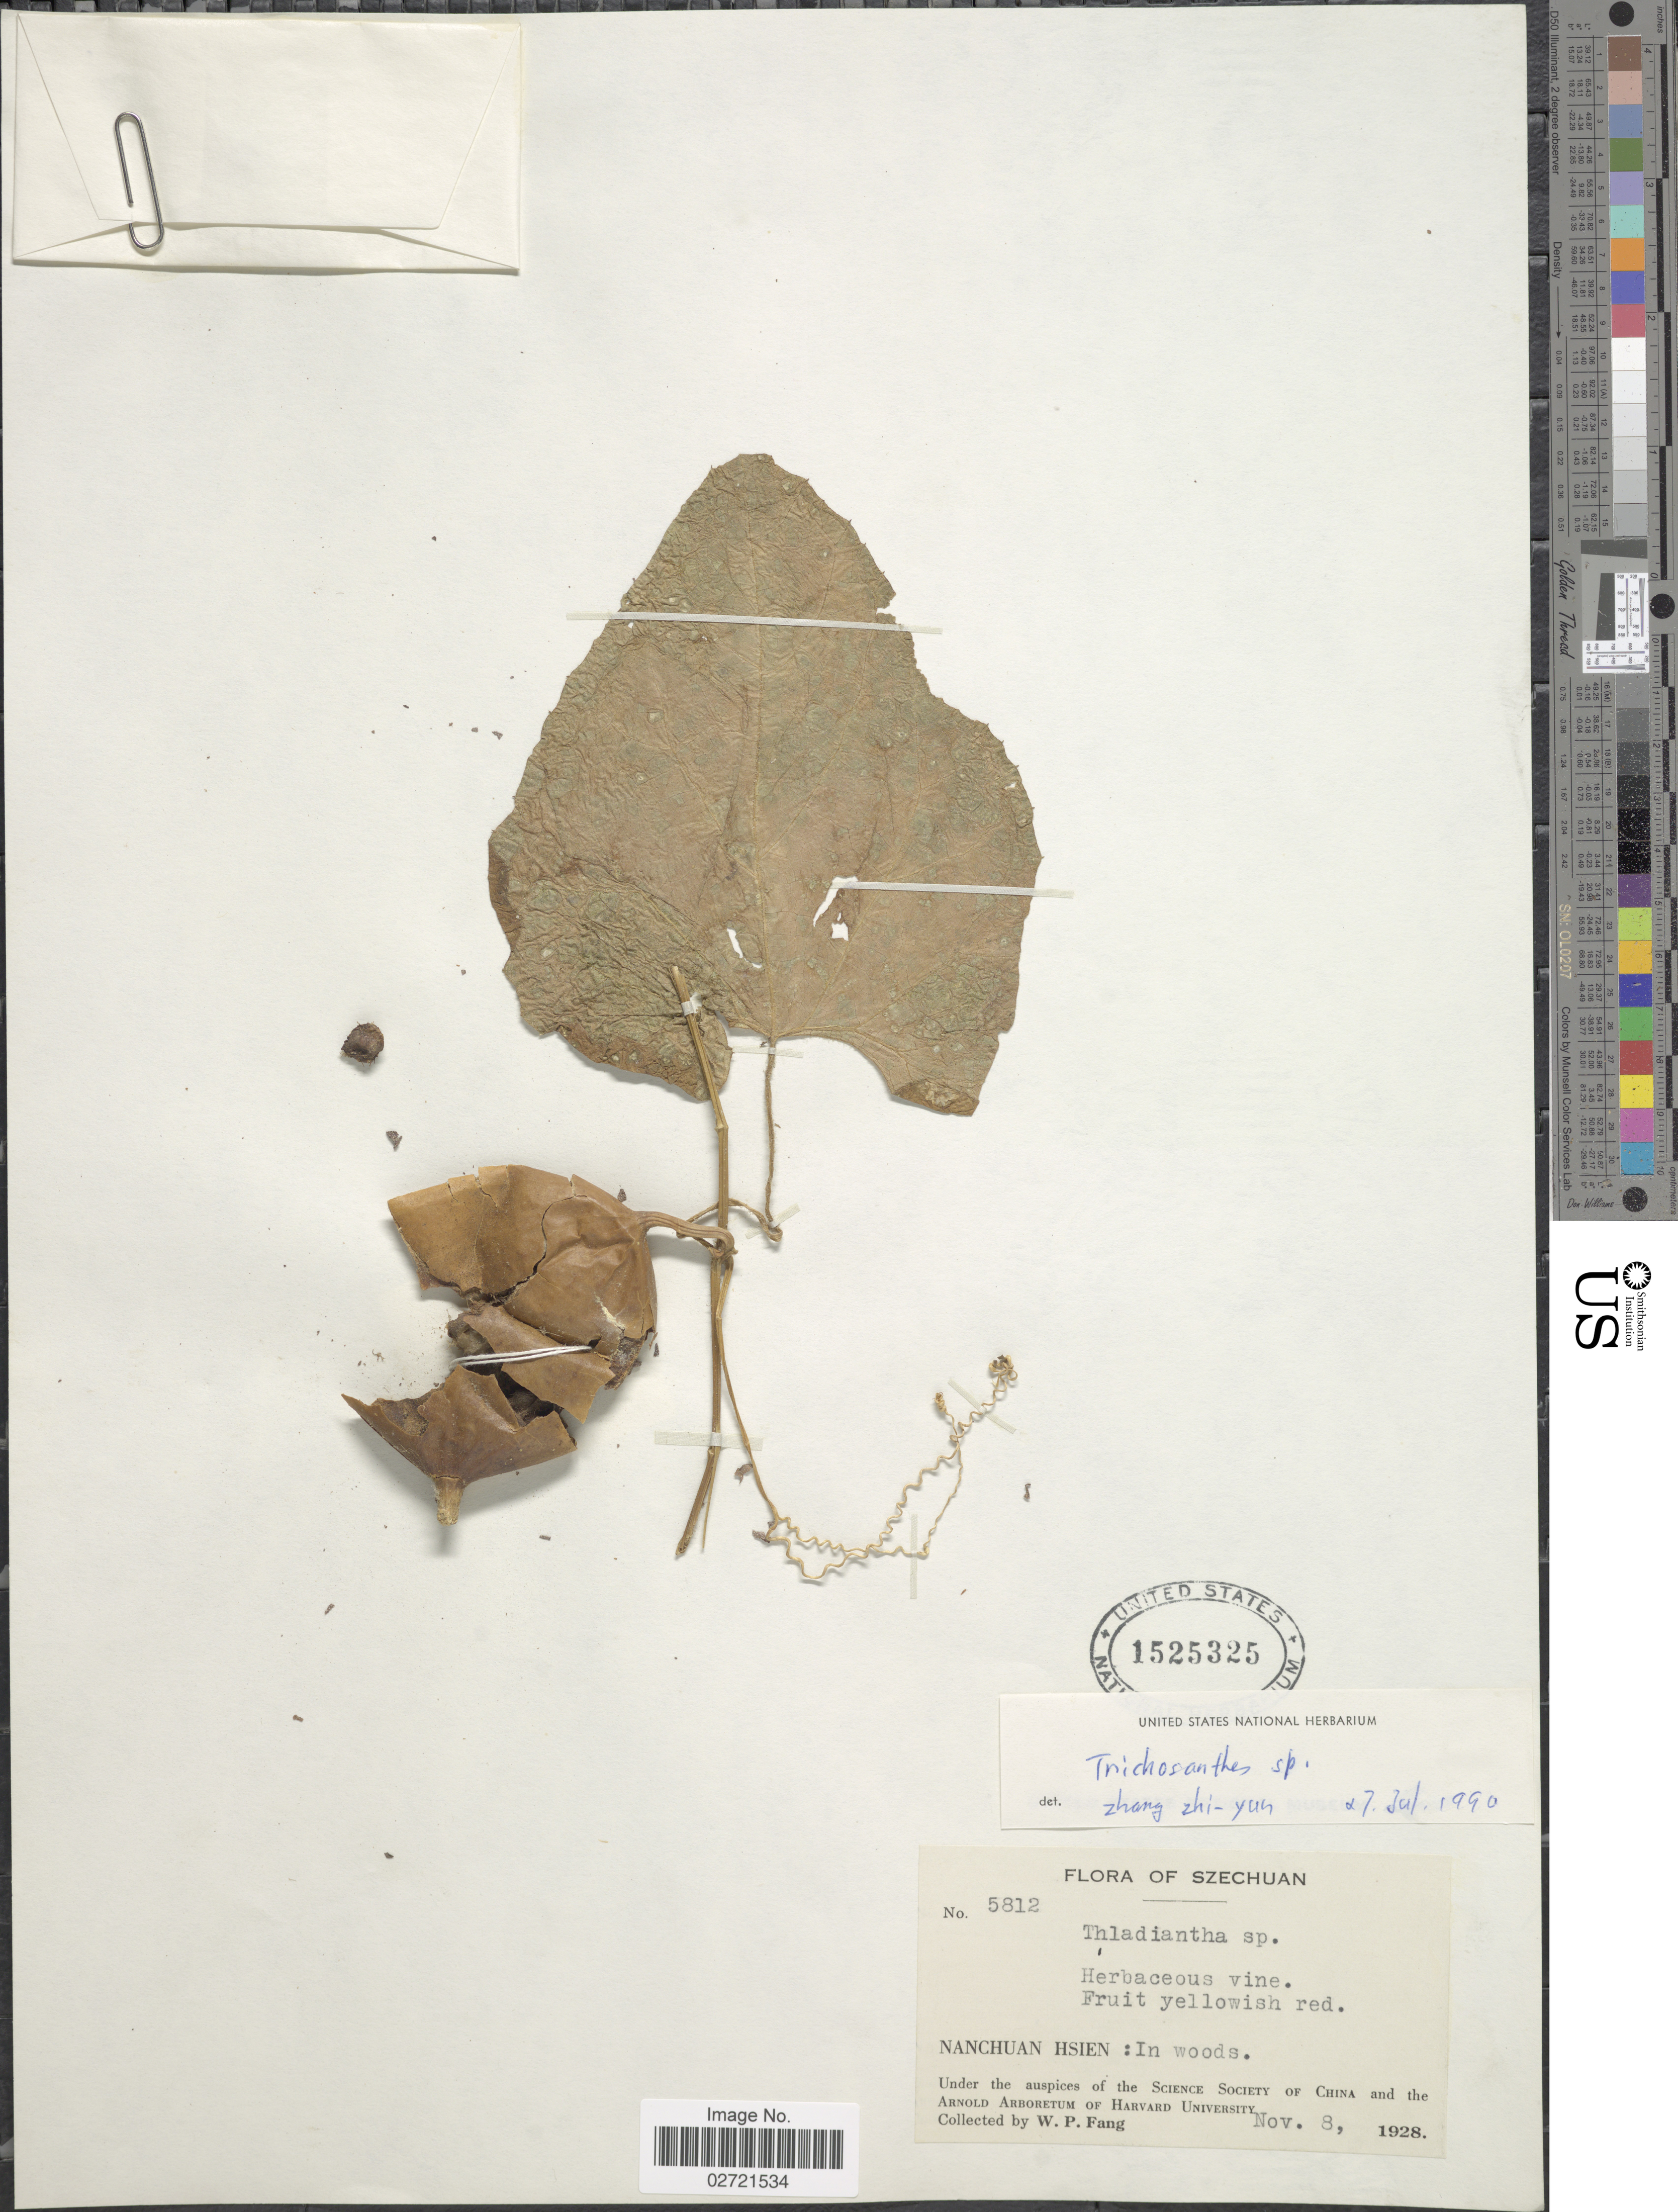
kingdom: Plantae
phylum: Tracheophyta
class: Magnoliopsida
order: Cucurbitales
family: Cucurbitaceae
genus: Trichosanthes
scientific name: Trichosanthes sp.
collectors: W. P. Fang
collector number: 5812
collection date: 1928-11-08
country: China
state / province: Sichuan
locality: Szechuan, Nanchuan Hsien: in woods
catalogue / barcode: US 1525325